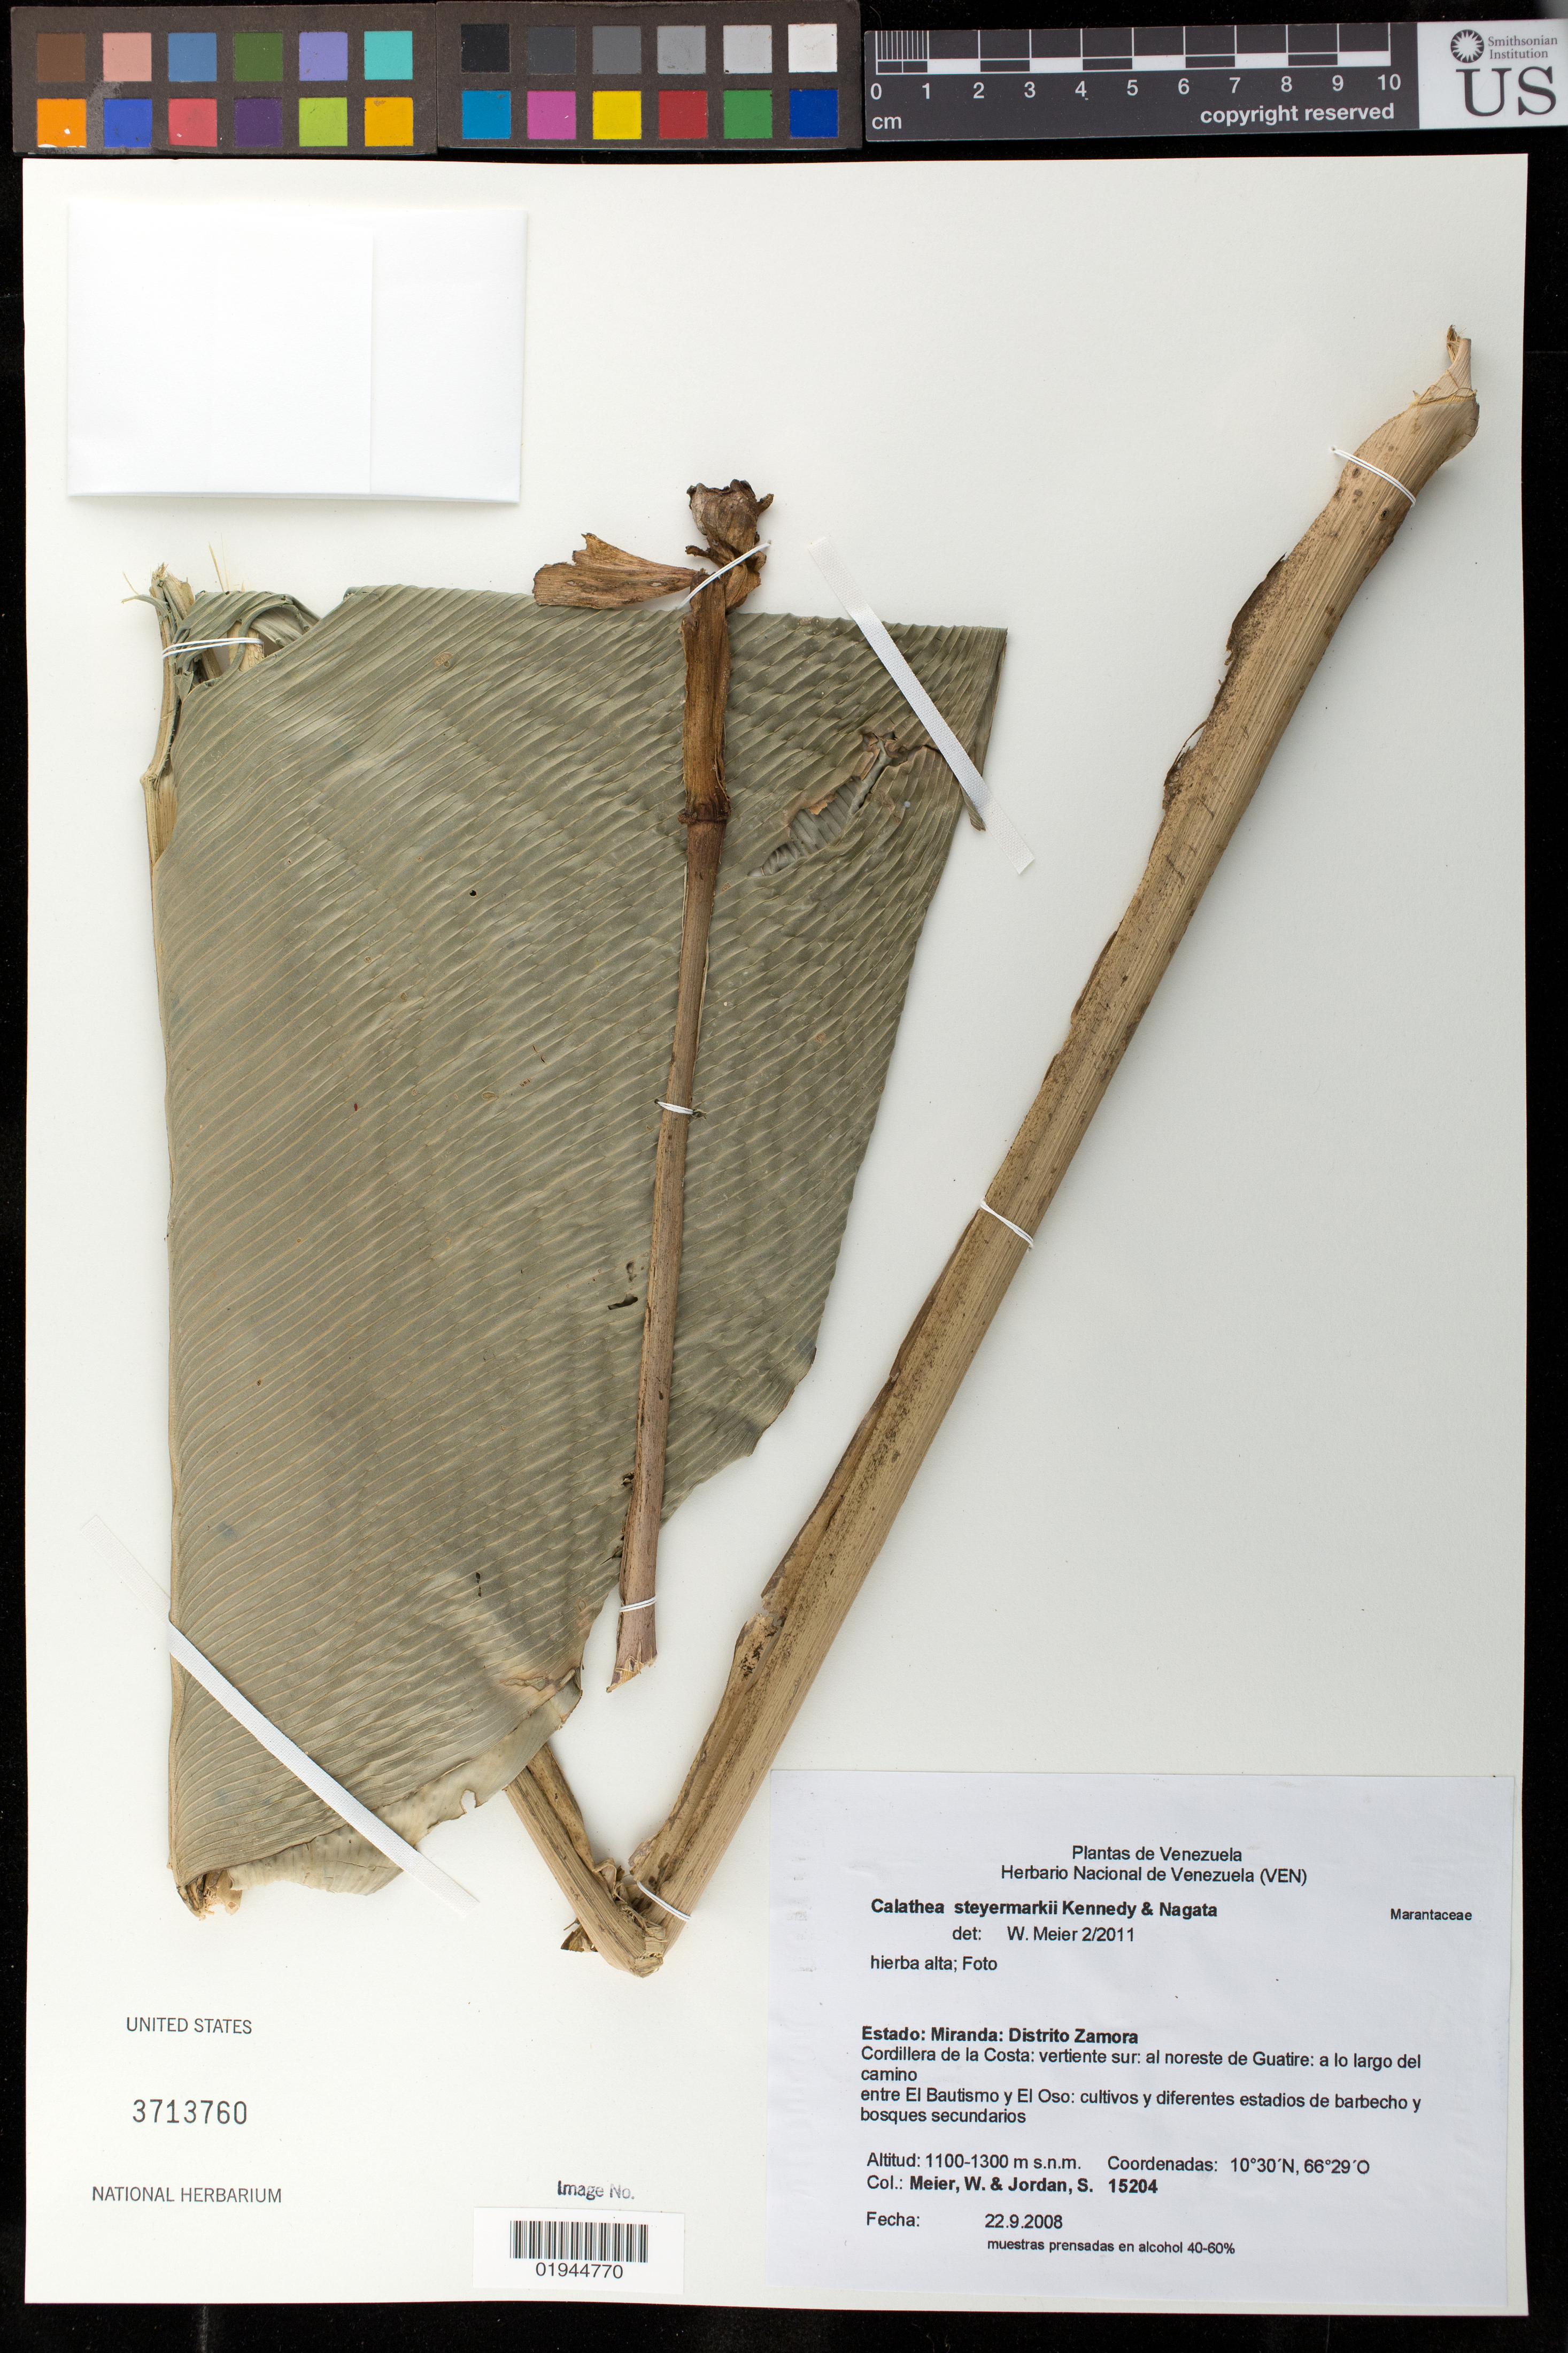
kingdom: Plantae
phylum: Tracheophyta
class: Liliopsida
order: Zingiberales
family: Marantaceae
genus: Goeppertia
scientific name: Goeppertia steyermarkii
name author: (H. Kenn. & Nagata) Borchs. & S. Suárez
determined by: Strong, M. T., (US), Smithsonian Institution - National Museum of Natural History (UNITED STATES)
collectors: W. Meier & S. Jordan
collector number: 15204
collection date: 2008-09-22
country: Venezuela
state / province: Miranda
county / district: Zamora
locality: Cordillera de la Costa; vertiente sur; al noreste de Guatire; a lo largo del camino entre El Bautismo y El Oso.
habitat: cultivos y diferentes estadios de barbecho y bosques secundarios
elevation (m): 1100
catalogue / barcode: US 3713760